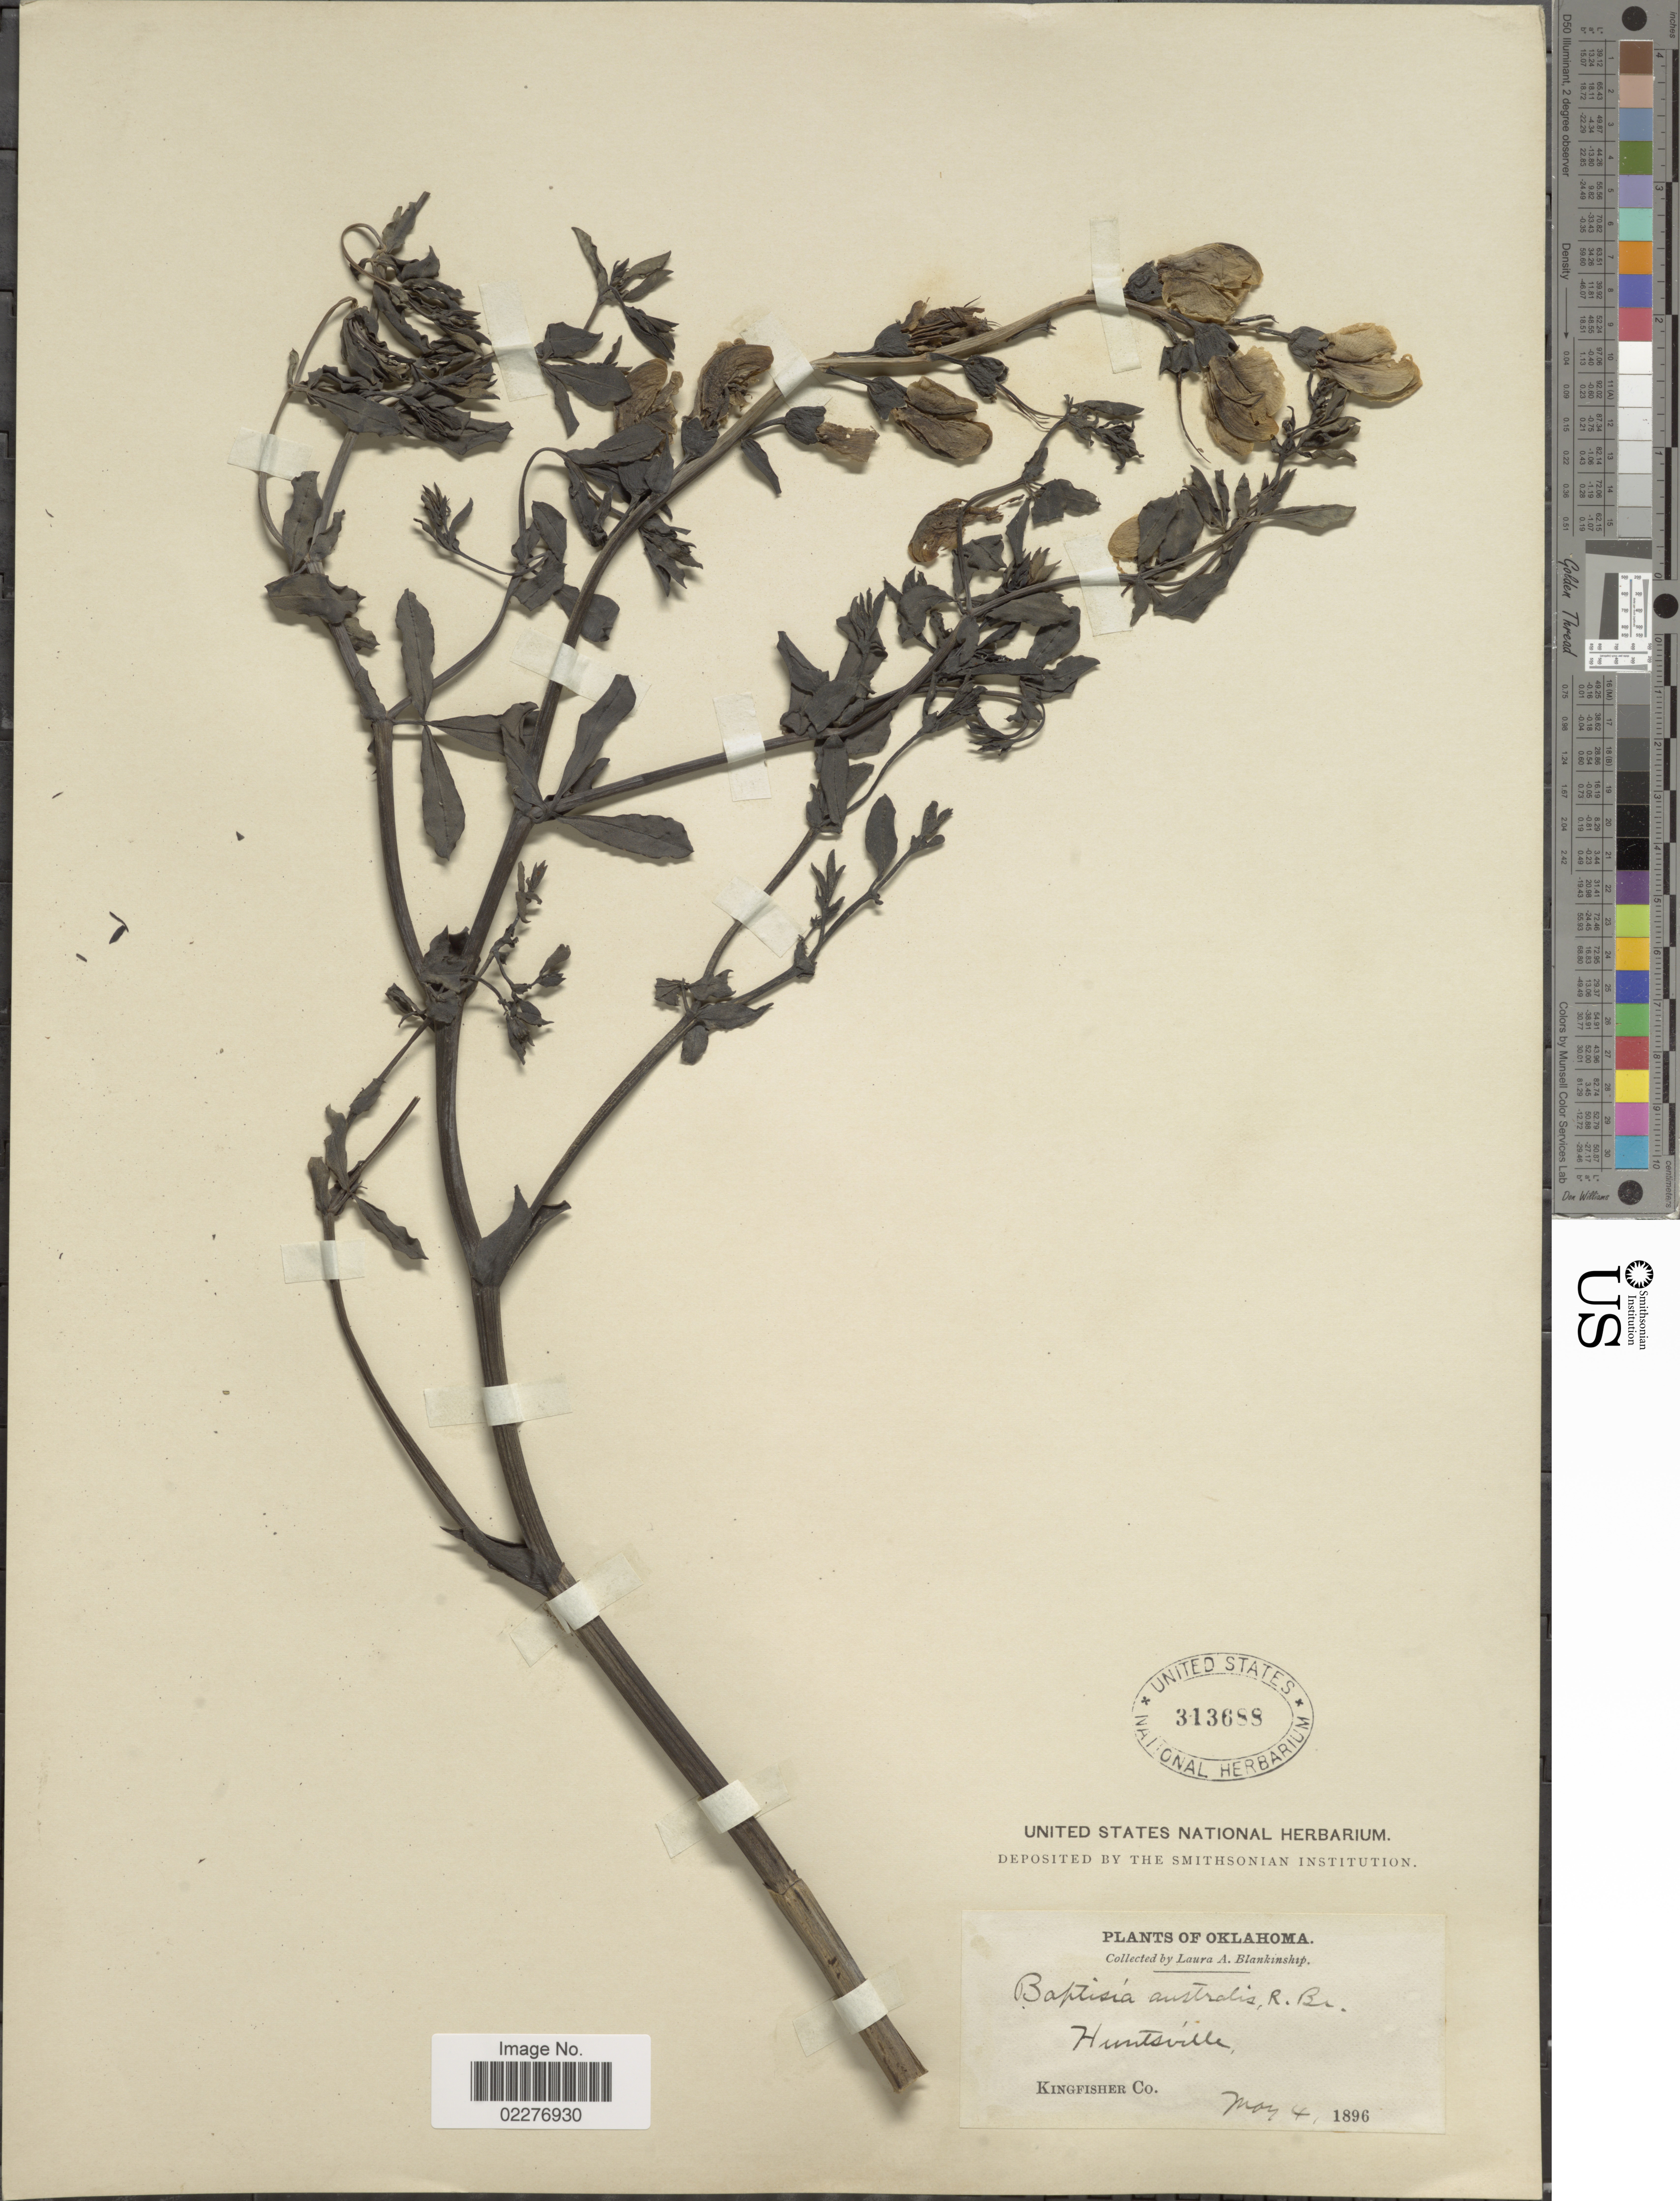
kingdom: Plantae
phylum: Tracheophyta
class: Magnoliopsida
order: Fabales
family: Fabaceae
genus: Baptisia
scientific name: Baptisia minor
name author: Lehm.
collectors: L. A. Blankinship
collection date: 1896-05-04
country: United States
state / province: Oklahoma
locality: Huntsville, Kingfisher Co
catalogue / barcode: US 313688